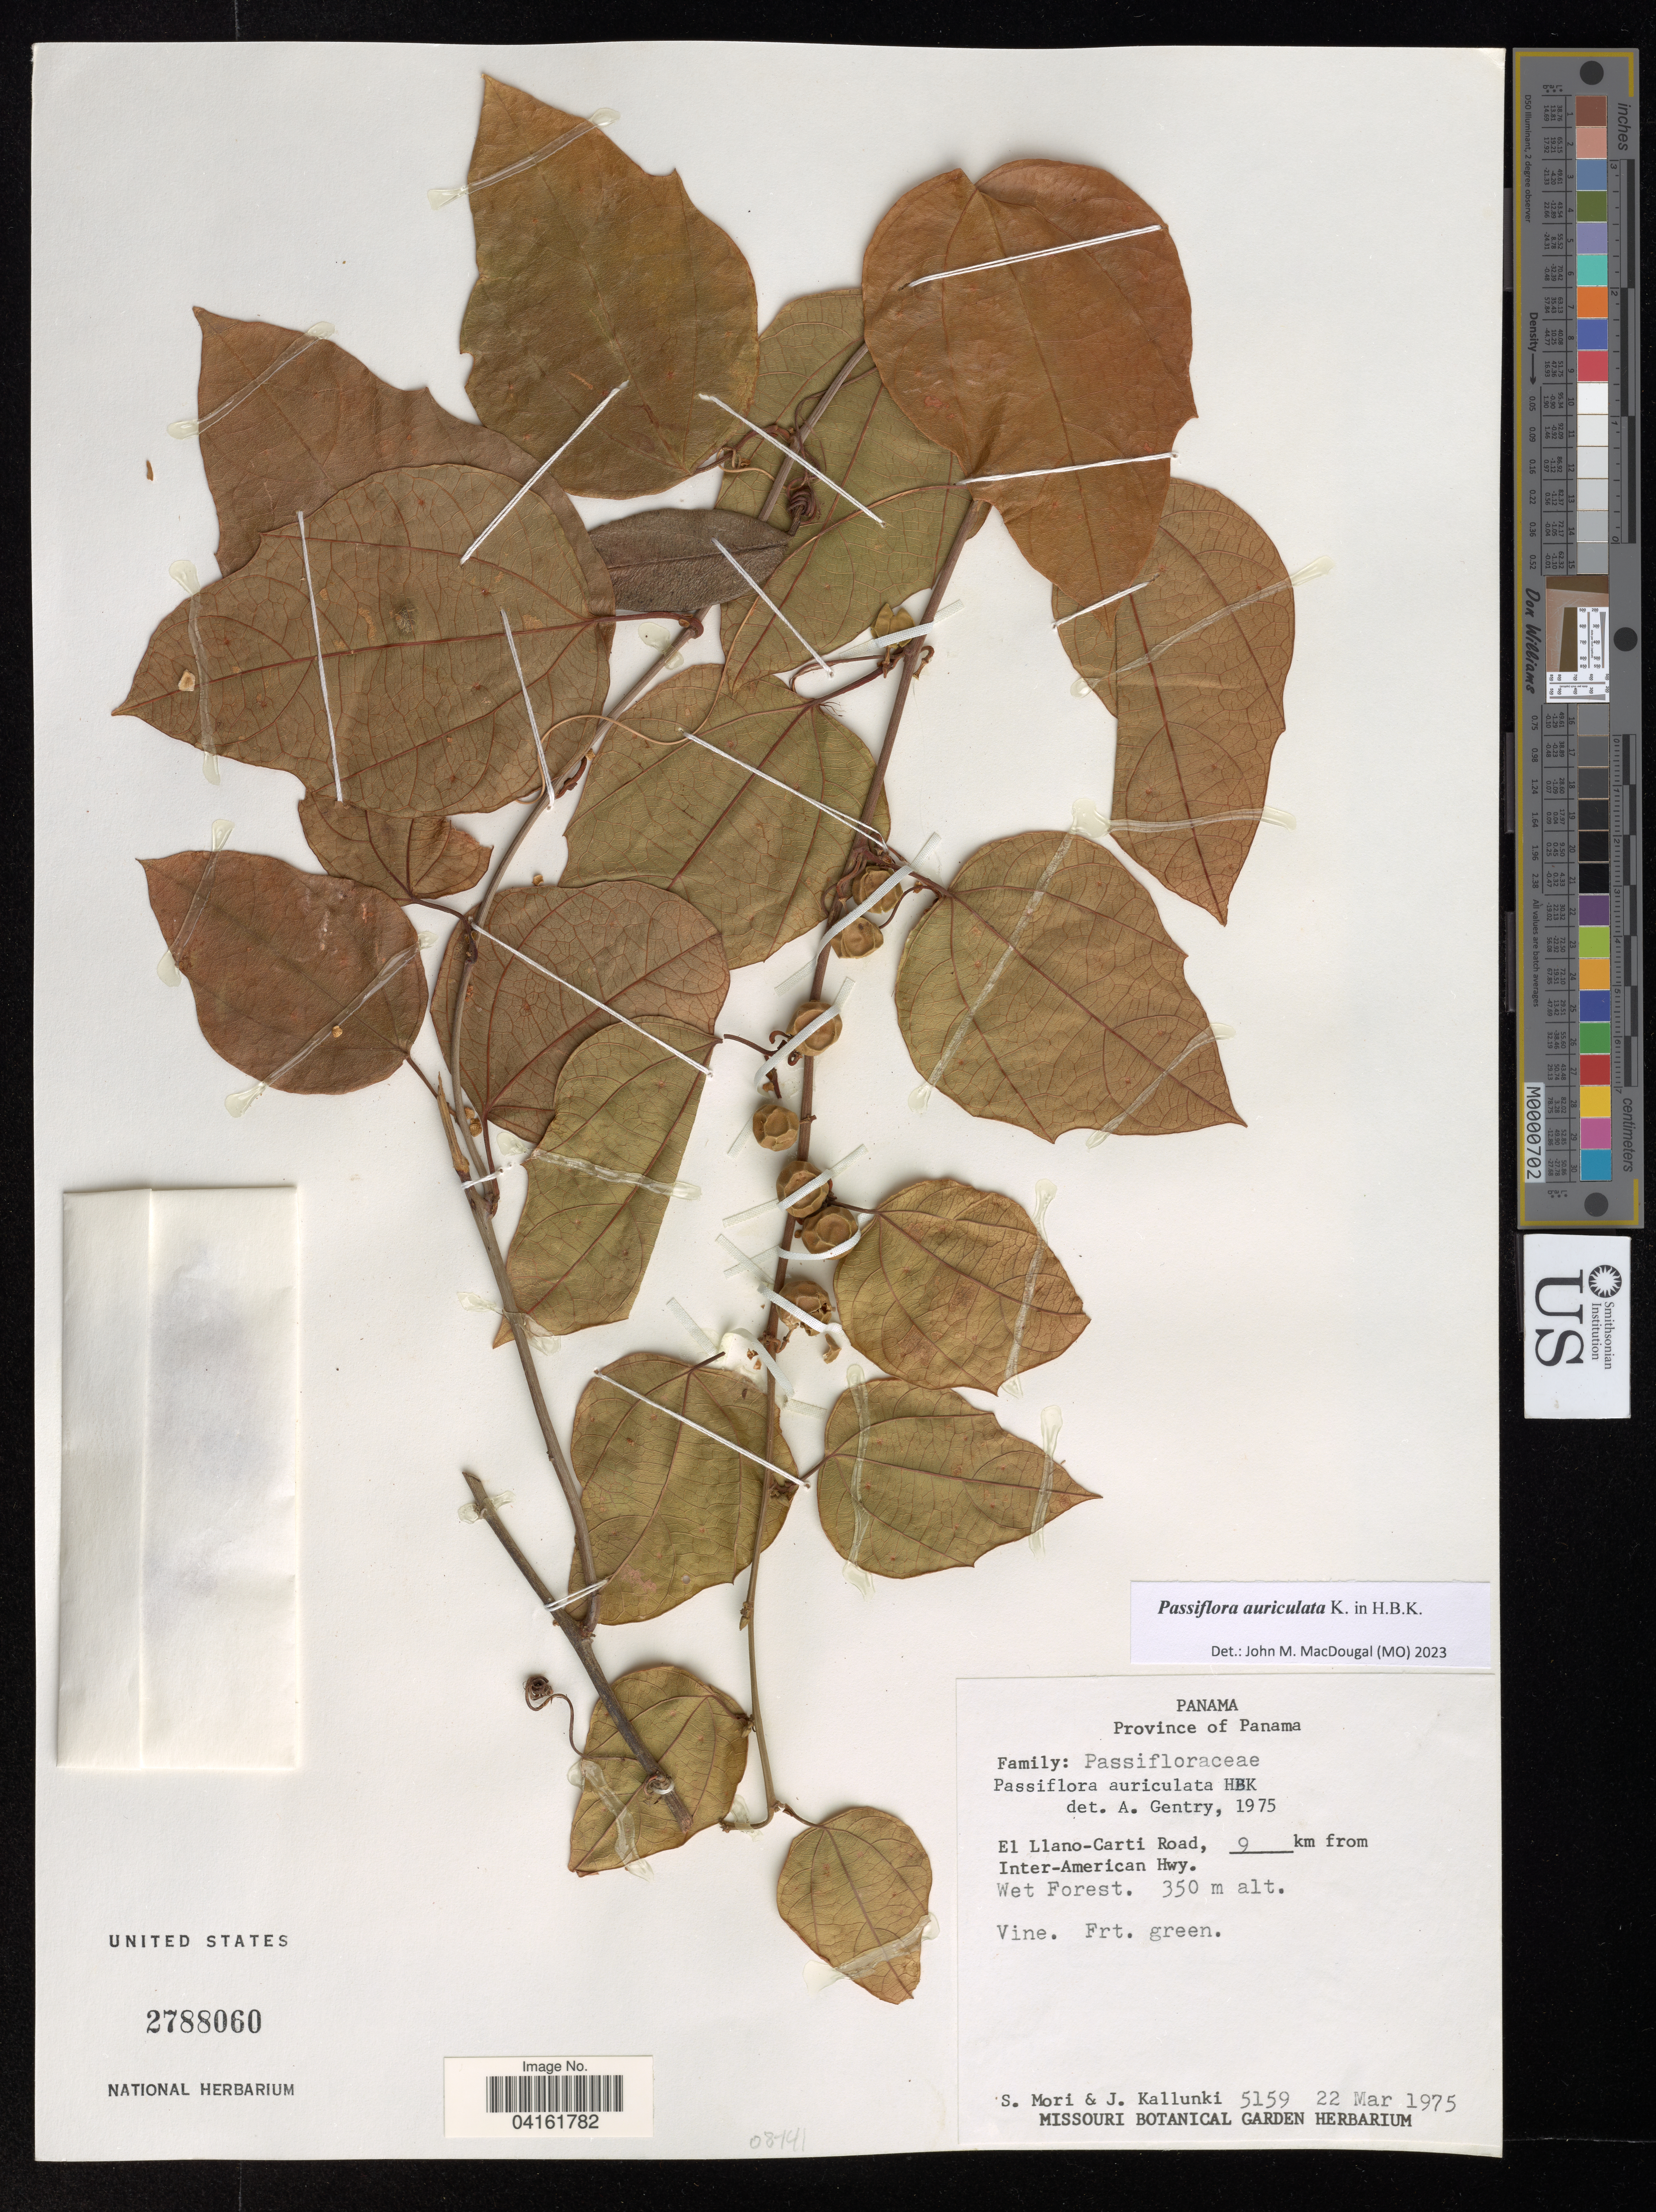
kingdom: Plantae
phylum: Tracheophyta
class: Magnoliopsida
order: Malpighiales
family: Passifloraceae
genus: Passiflora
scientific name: Passiflora auriculata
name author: Kunth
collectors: S. Mori & J. Kallunki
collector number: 5159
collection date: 1975-03-22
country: Panama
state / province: Panamá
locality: El Llano-Carti Road, 9 km from Inter-American Hwy.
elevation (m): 350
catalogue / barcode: US 2788060